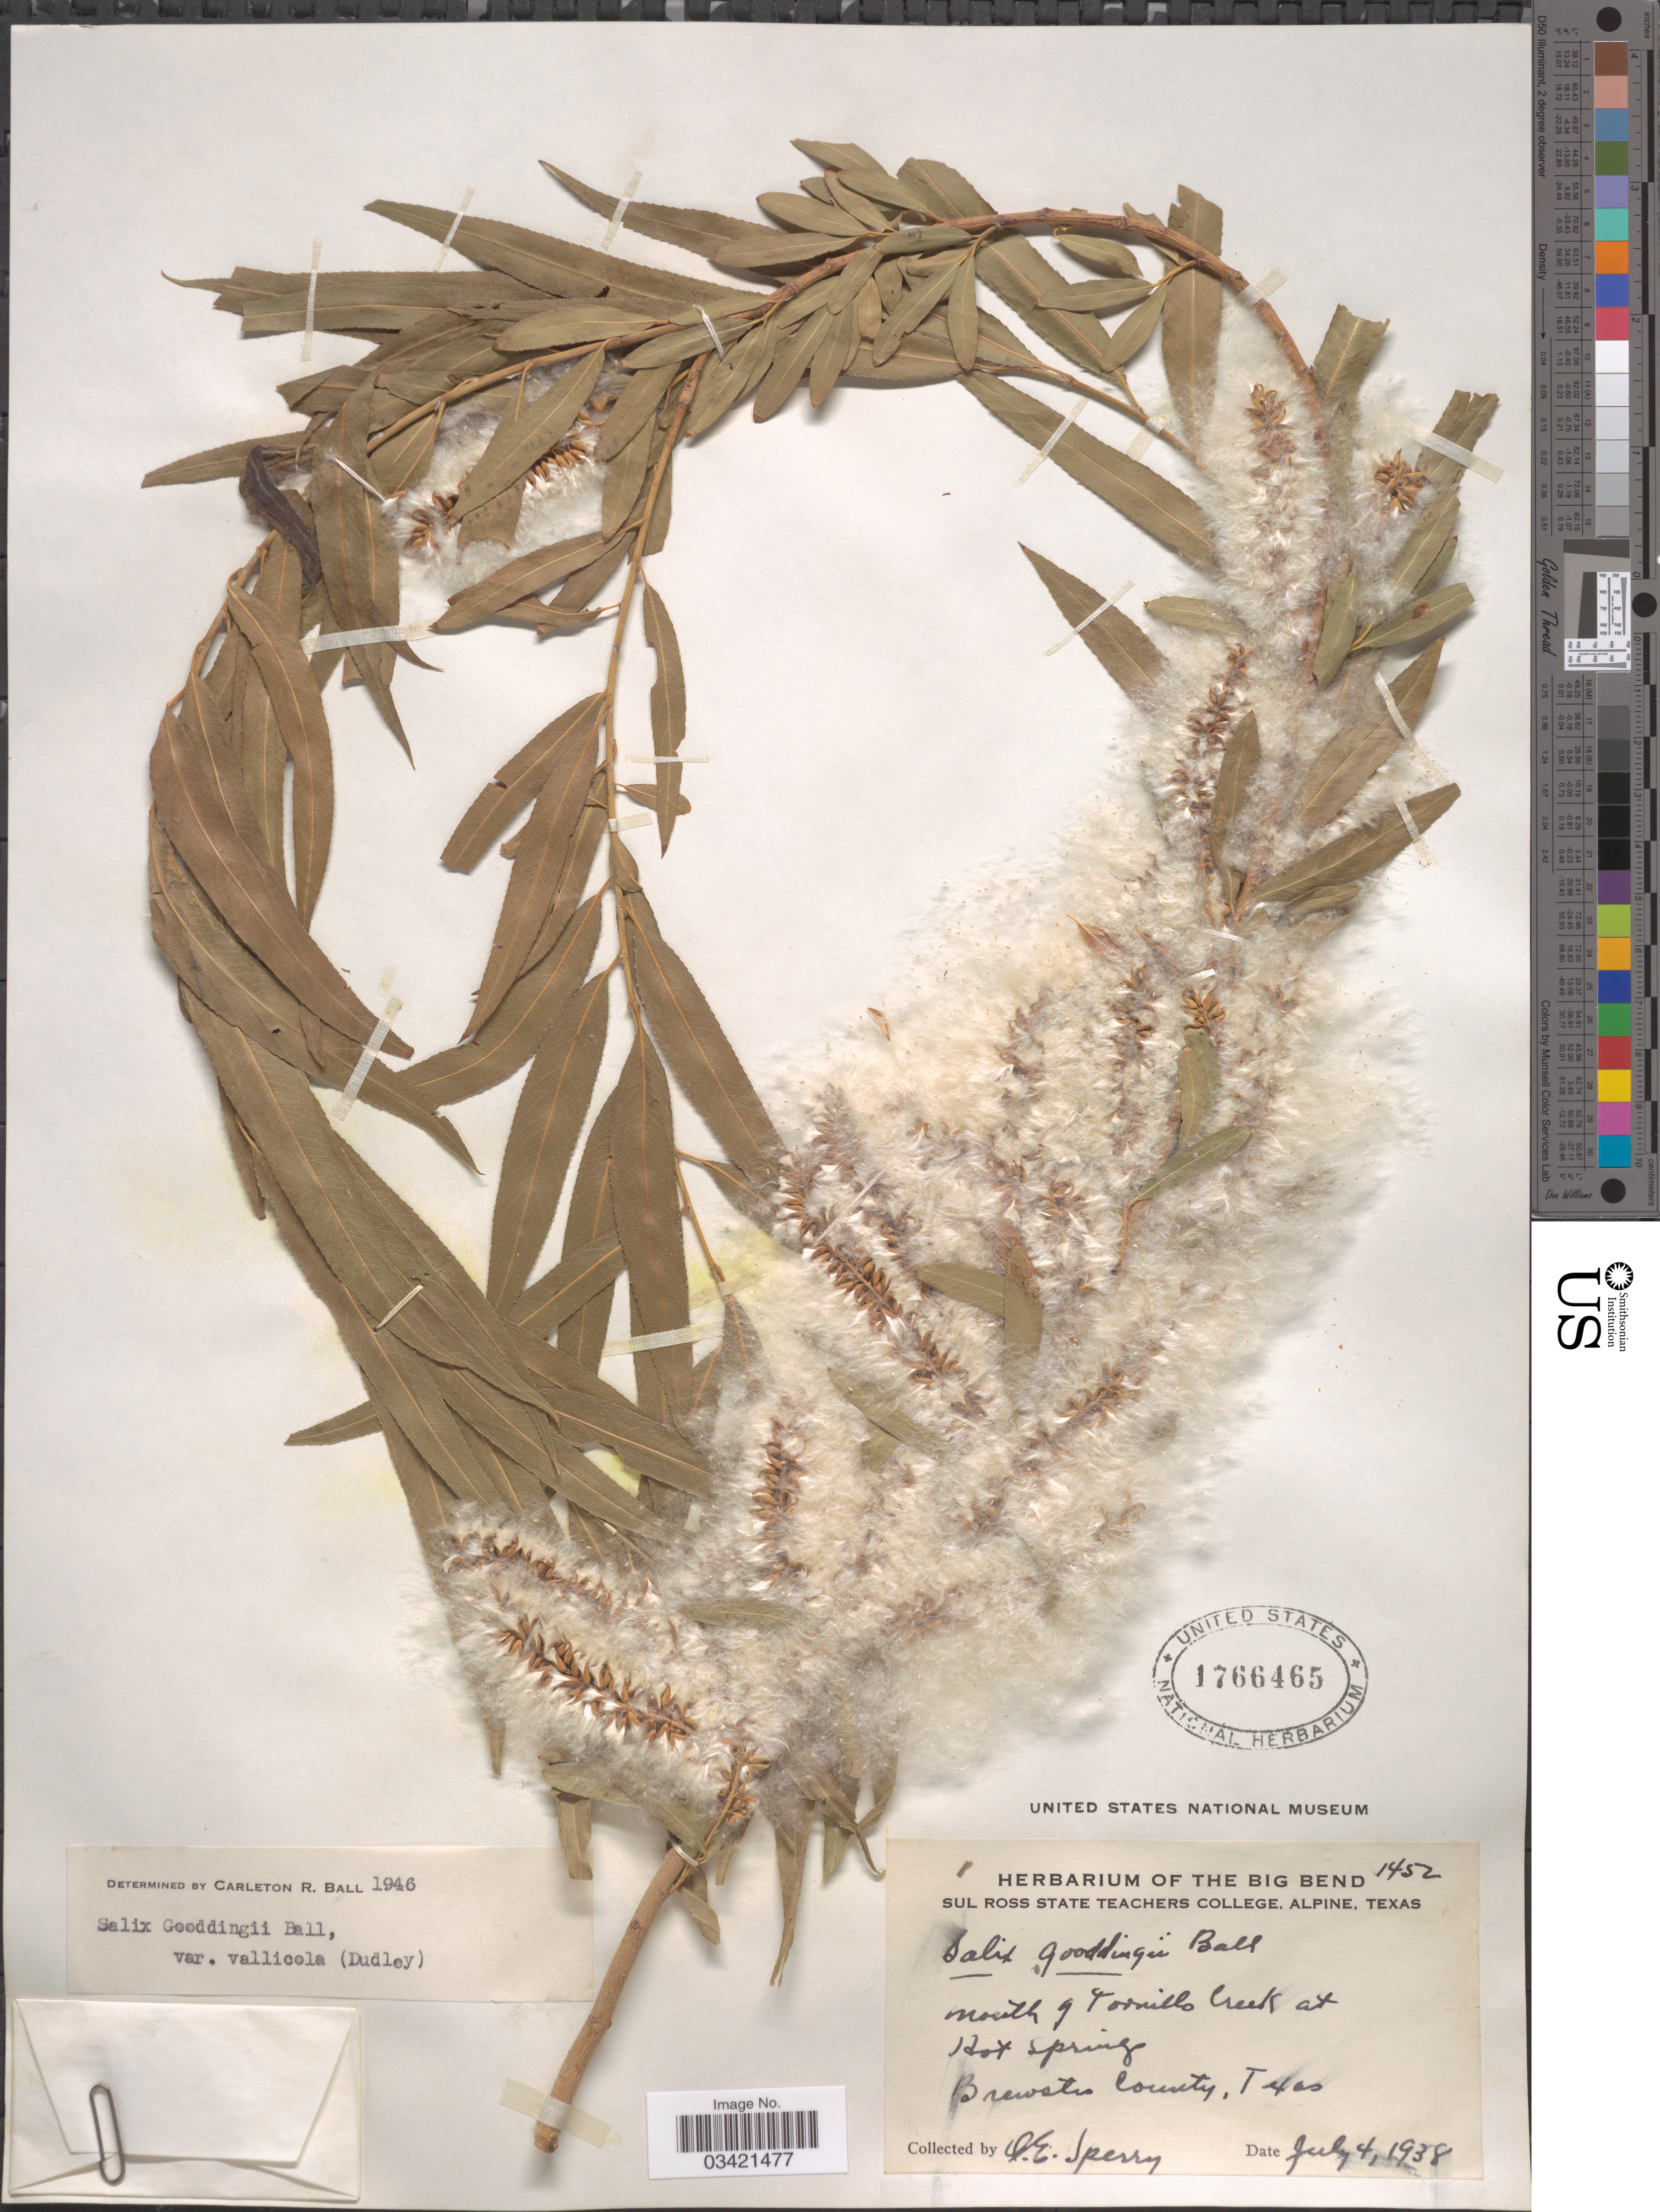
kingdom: Plantae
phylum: Tracheophyta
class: Magnoliopsida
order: Malpighiales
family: Salicaceae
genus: Salix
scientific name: Salix gooddingii var. vallicola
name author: (Dudley) C.R. Ball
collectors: O. E. Sperry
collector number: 1452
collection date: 1938-07-04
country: United States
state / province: Texas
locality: Mouth of Tornillo Creek at Hot Springs. Brewster County.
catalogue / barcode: US 1766465